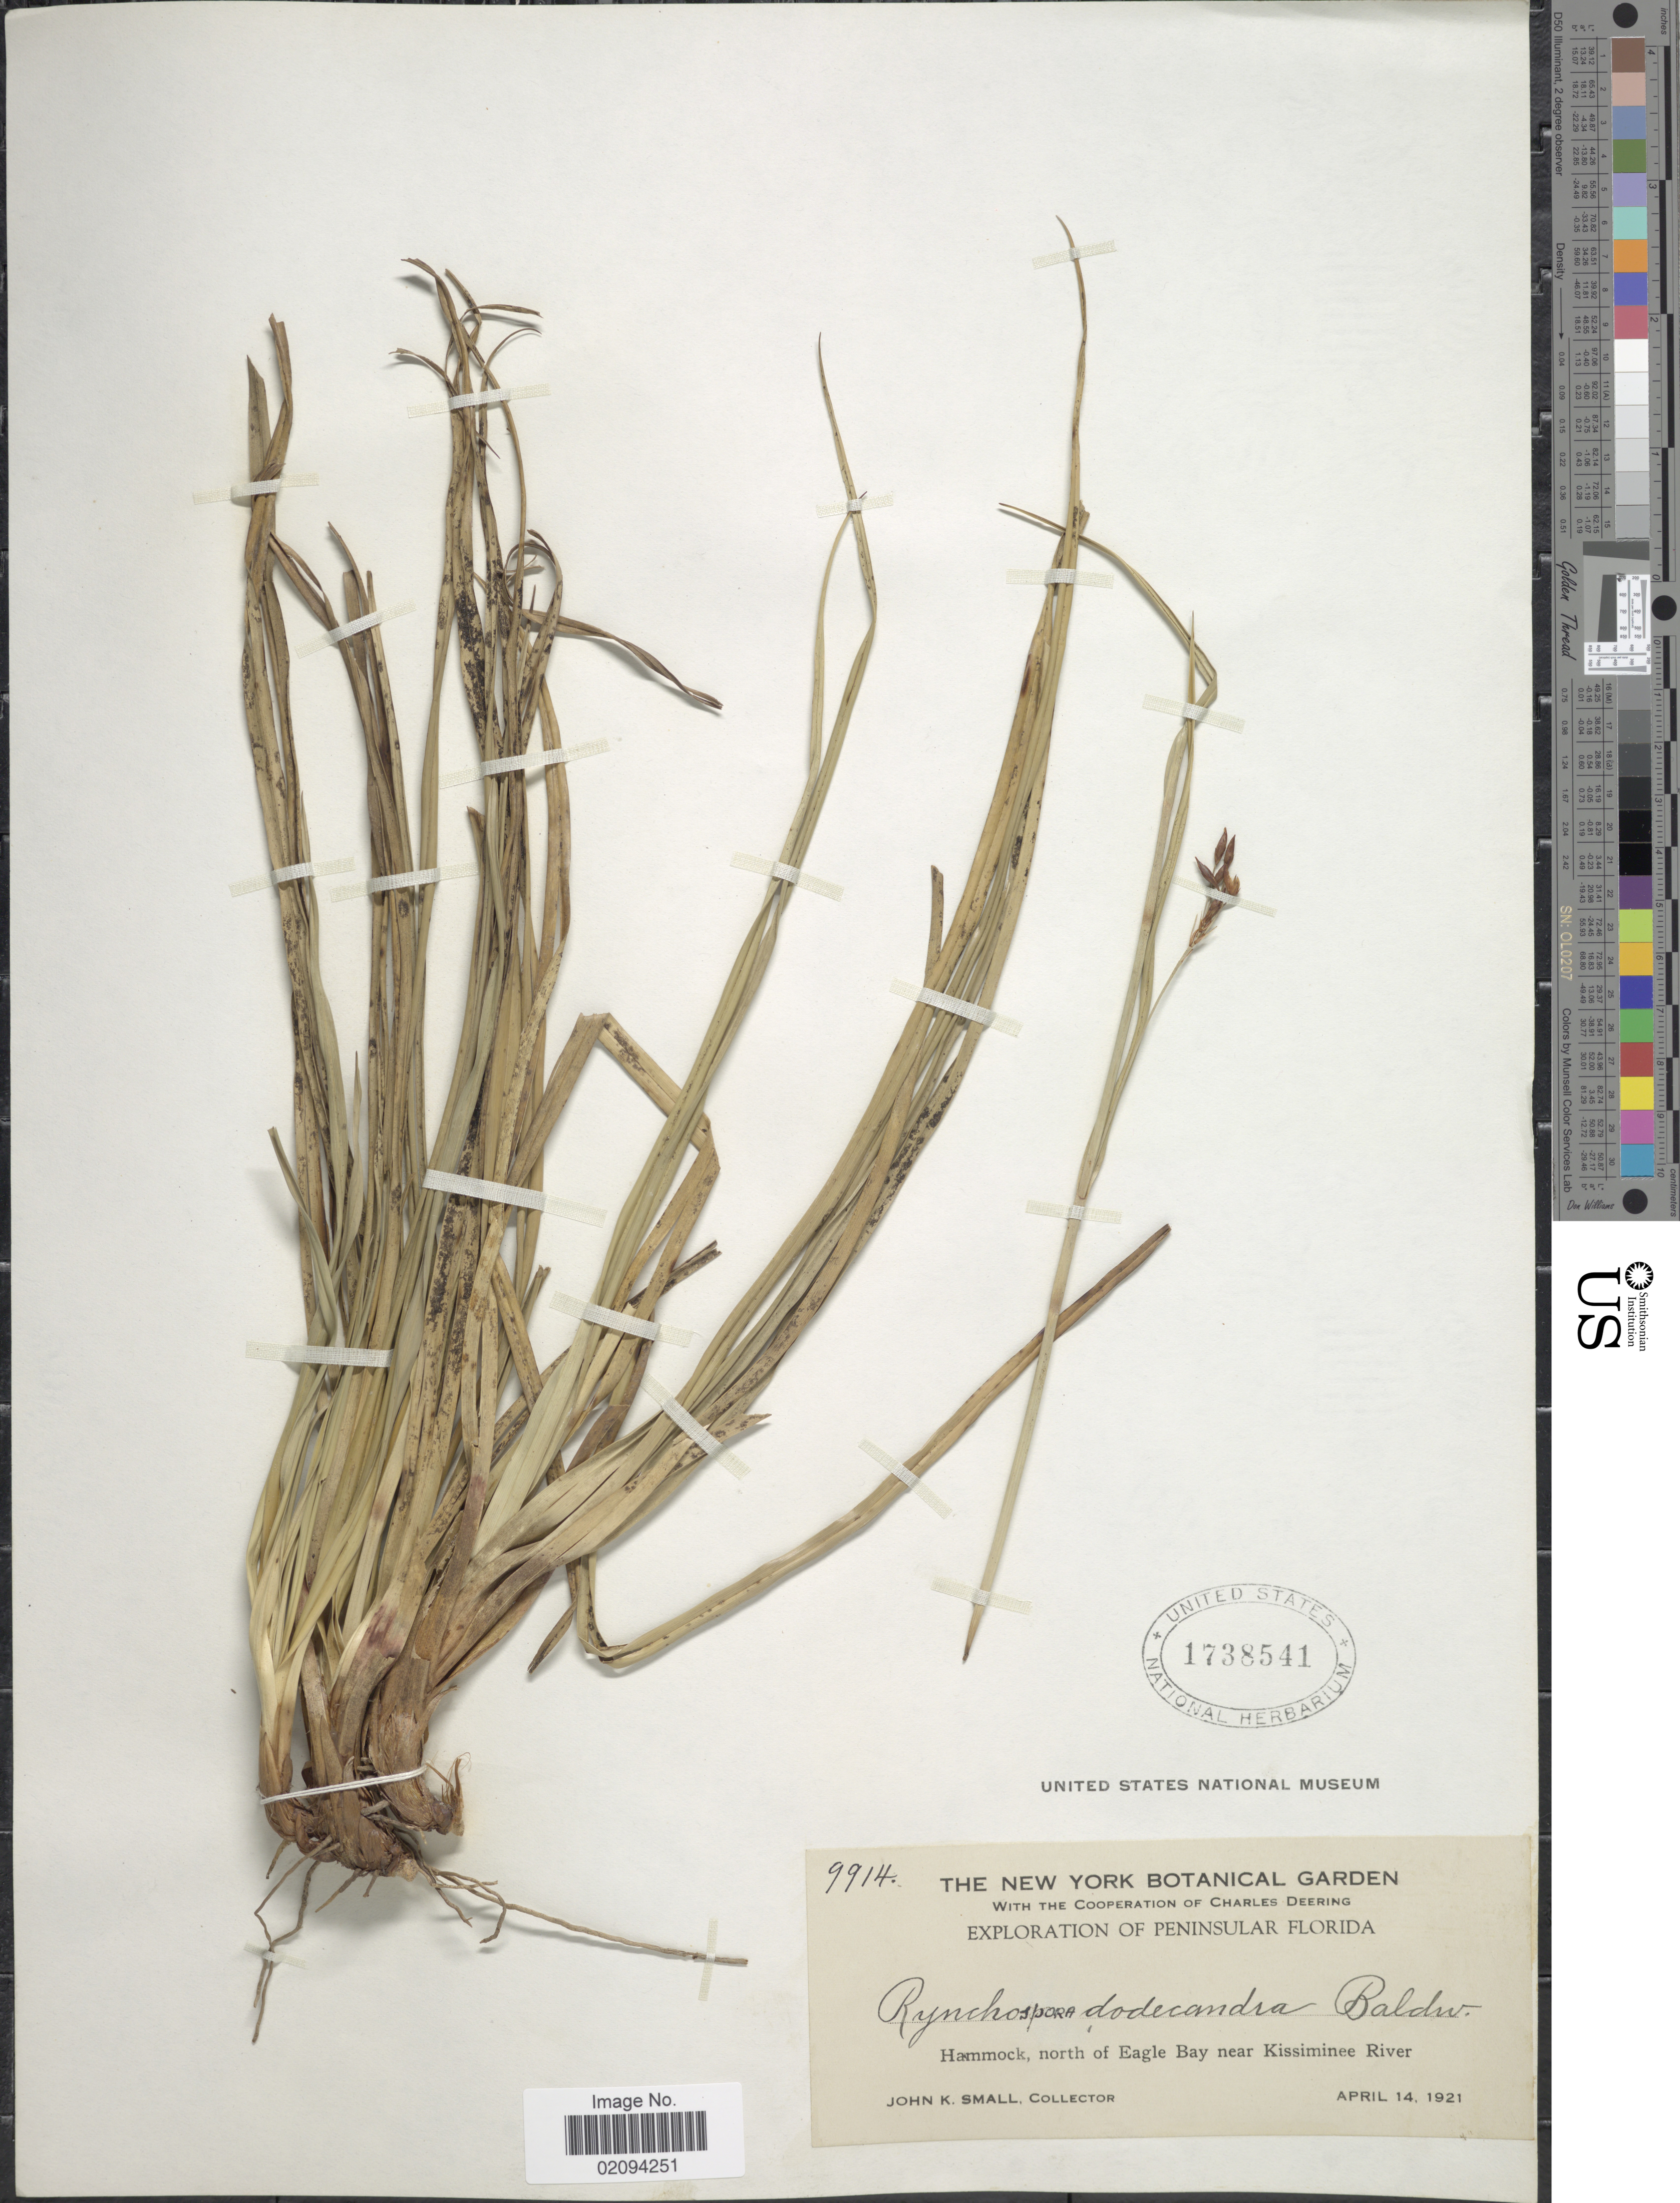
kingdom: Plantae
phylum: Tracheophyta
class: Liliopsida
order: Poales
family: Cyperaceae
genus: Rhynchospora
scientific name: Rhynchospora megalocarpa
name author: A. Gray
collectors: J. K. Small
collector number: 9914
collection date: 1921-04-14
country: United States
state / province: Florida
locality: Peninsular Florida. Hammock, north of Eagle Bay near Kissiminee River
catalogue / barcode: US 1738541